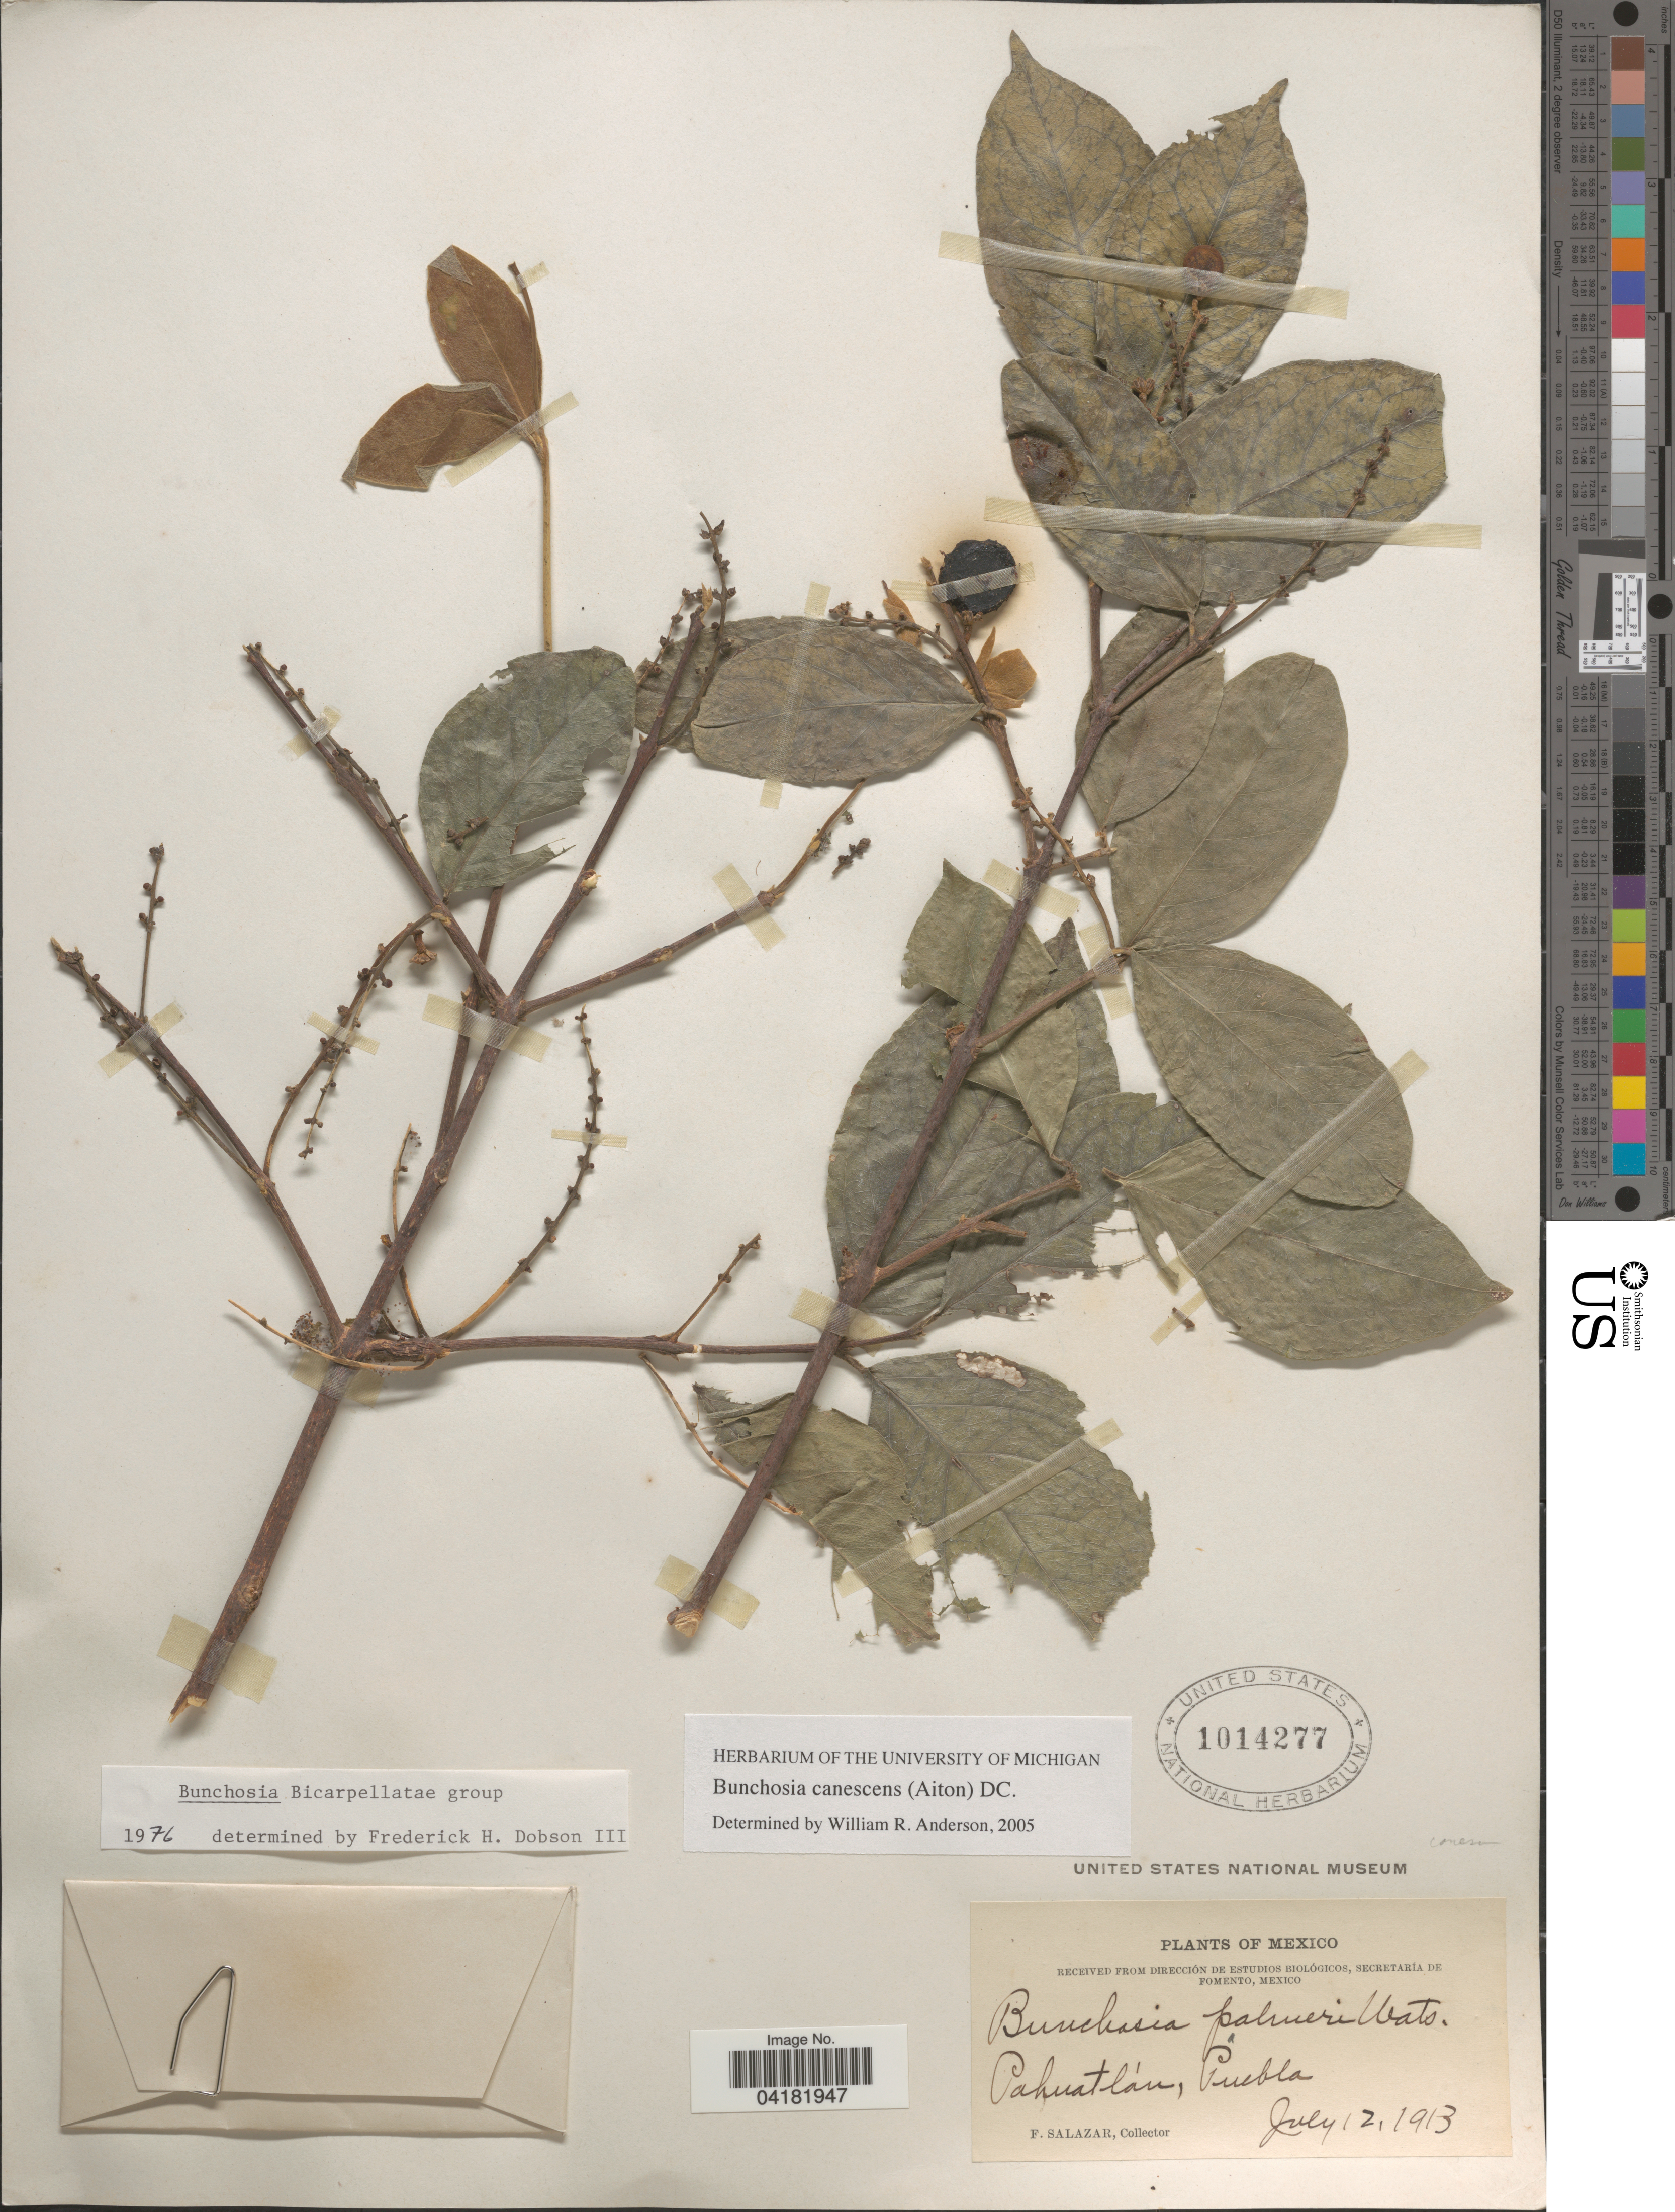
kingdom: Plantae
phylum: Tracheophyta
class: Magnoliopsida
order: Malpighiales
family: Malpighiaceae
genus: Bunchosia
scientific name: Bunchosia canescens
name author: (Aiton) DC.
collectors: F. Salazar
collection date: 1913-07-12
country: Mexico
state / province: Puebla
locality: Pahuatlán.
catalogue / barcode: US 1014277